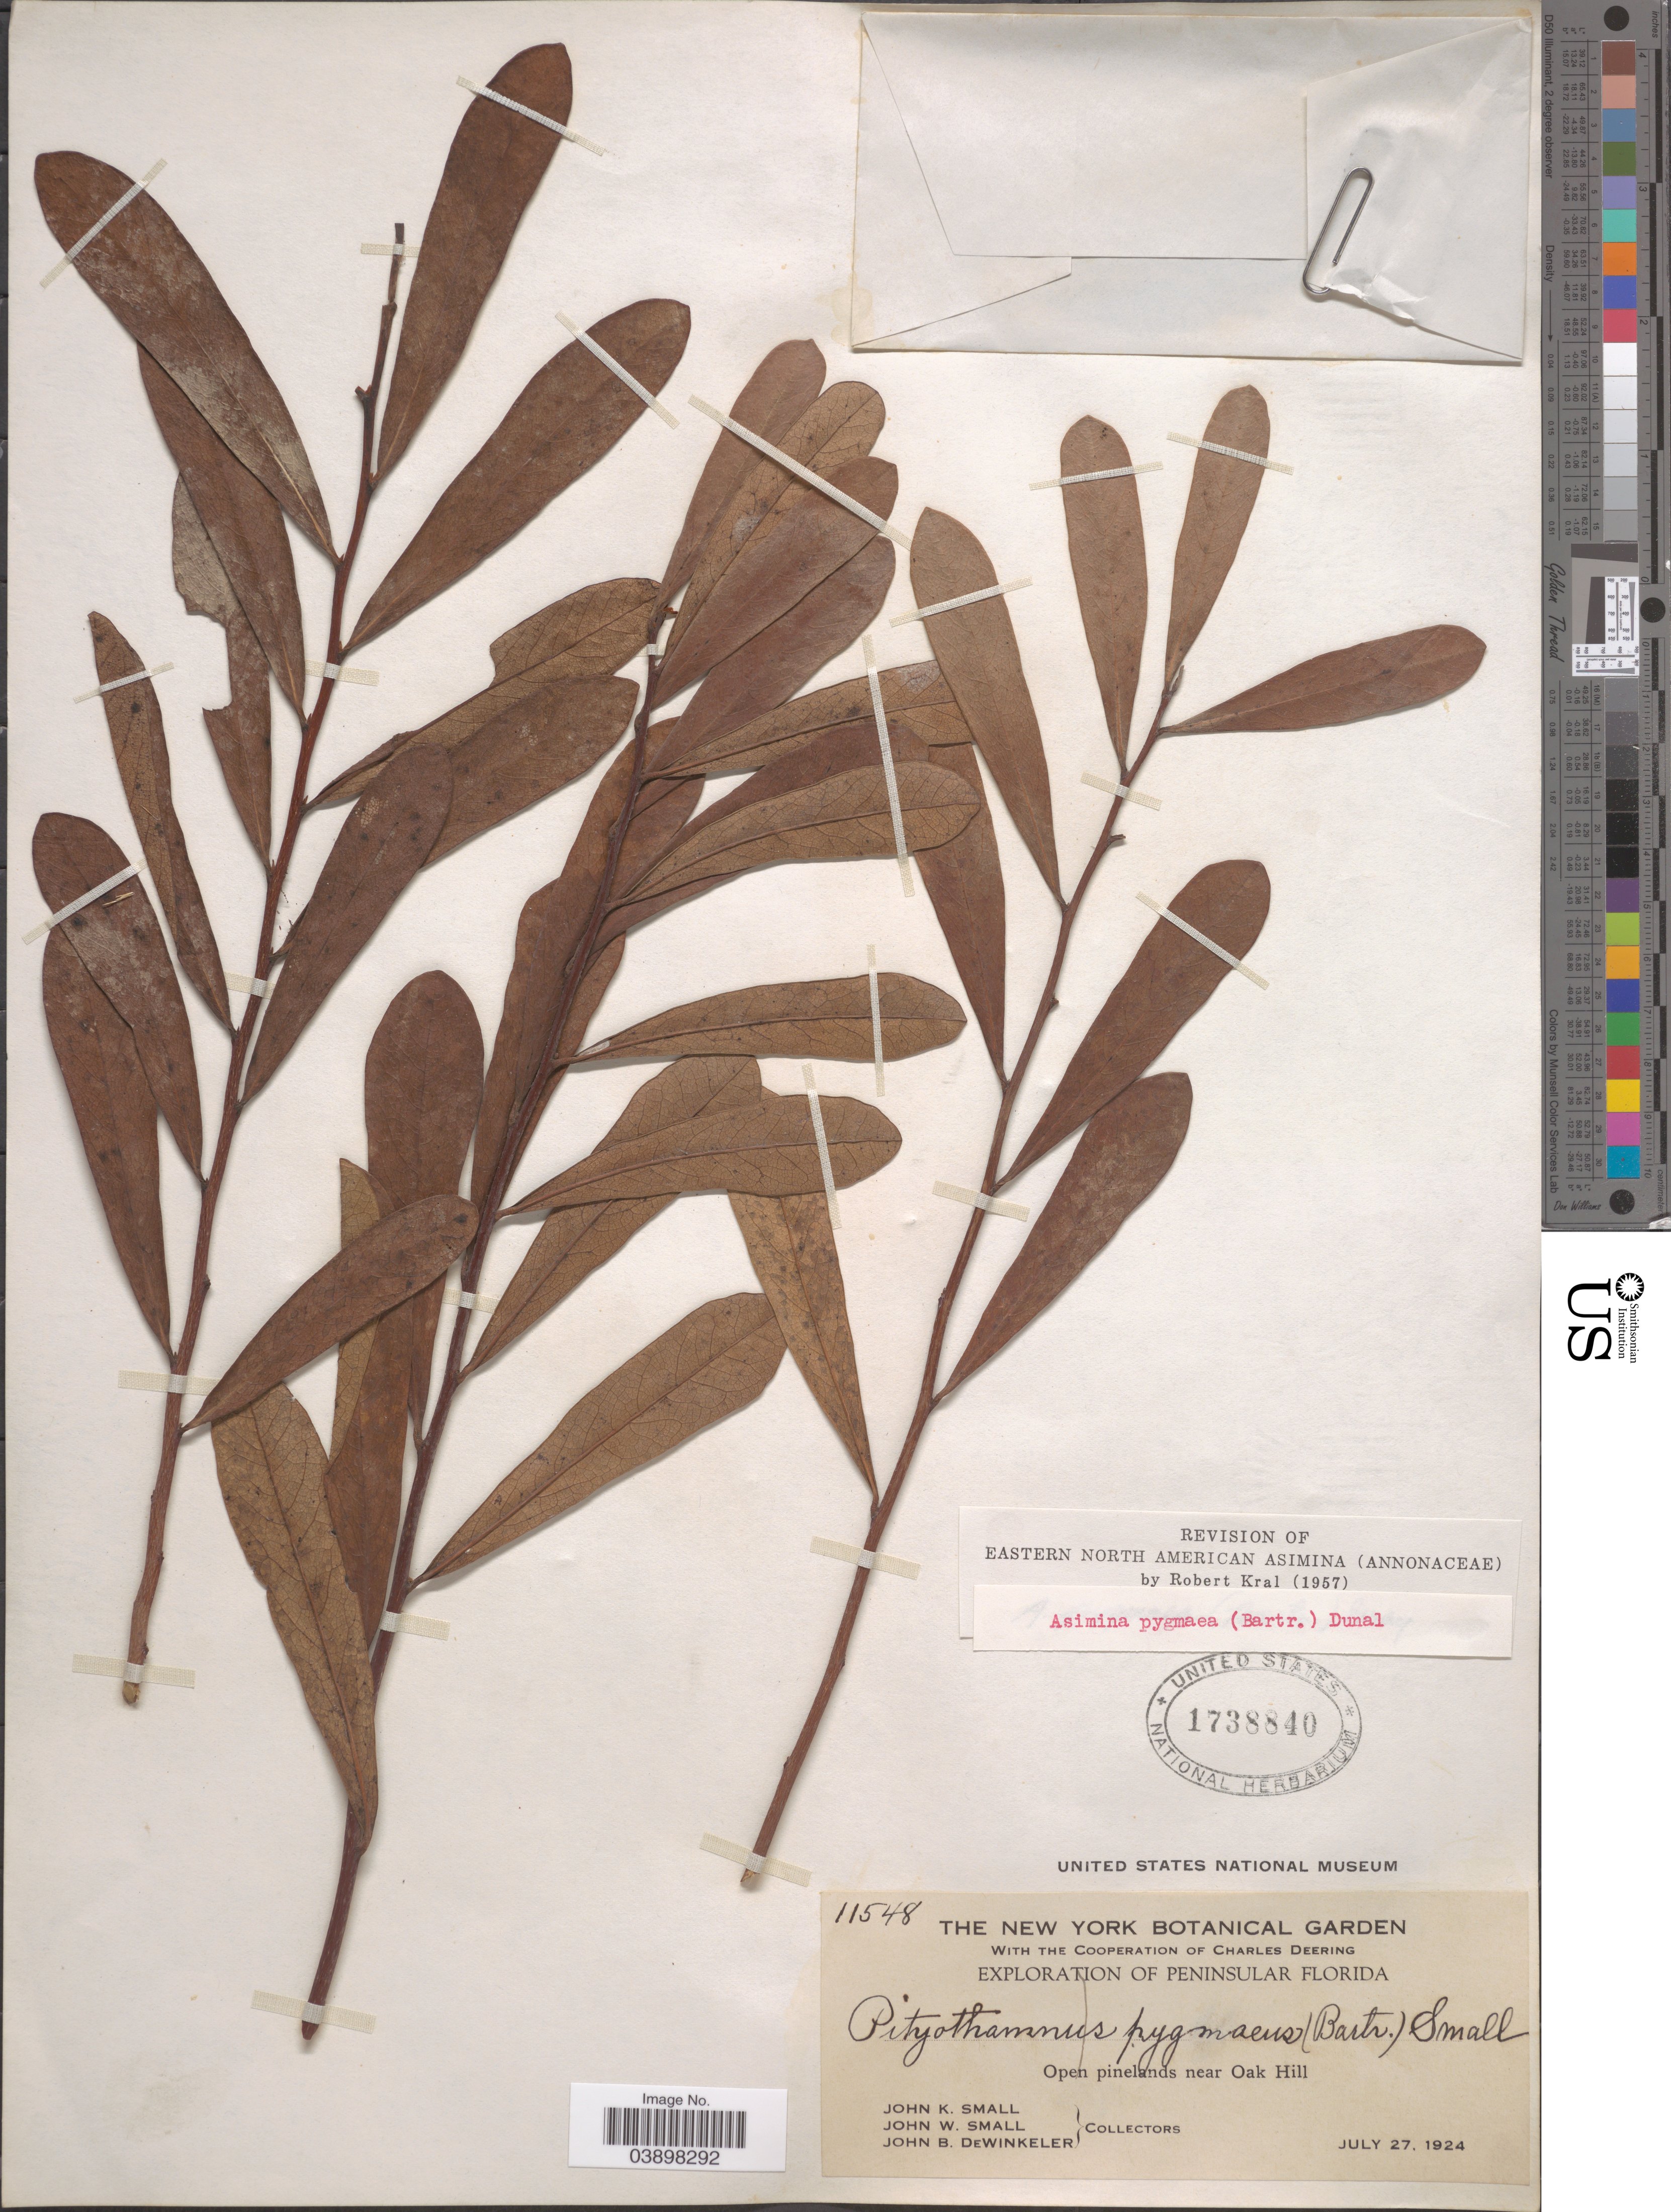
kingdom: Plantae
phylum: Tracheophyta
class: Magnoliopsida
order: Magnoliales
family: Annonaceae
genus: Asimina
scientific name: Asimina pygmaea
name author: Dunal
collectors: J. K. Small, J. Small & J. B. Dewinkeler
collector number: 11548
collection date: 1924-07-27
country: United States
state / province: Florida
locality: Peninsular Florida. Open pinelands near Oak Hill.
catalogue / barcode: US 1738840